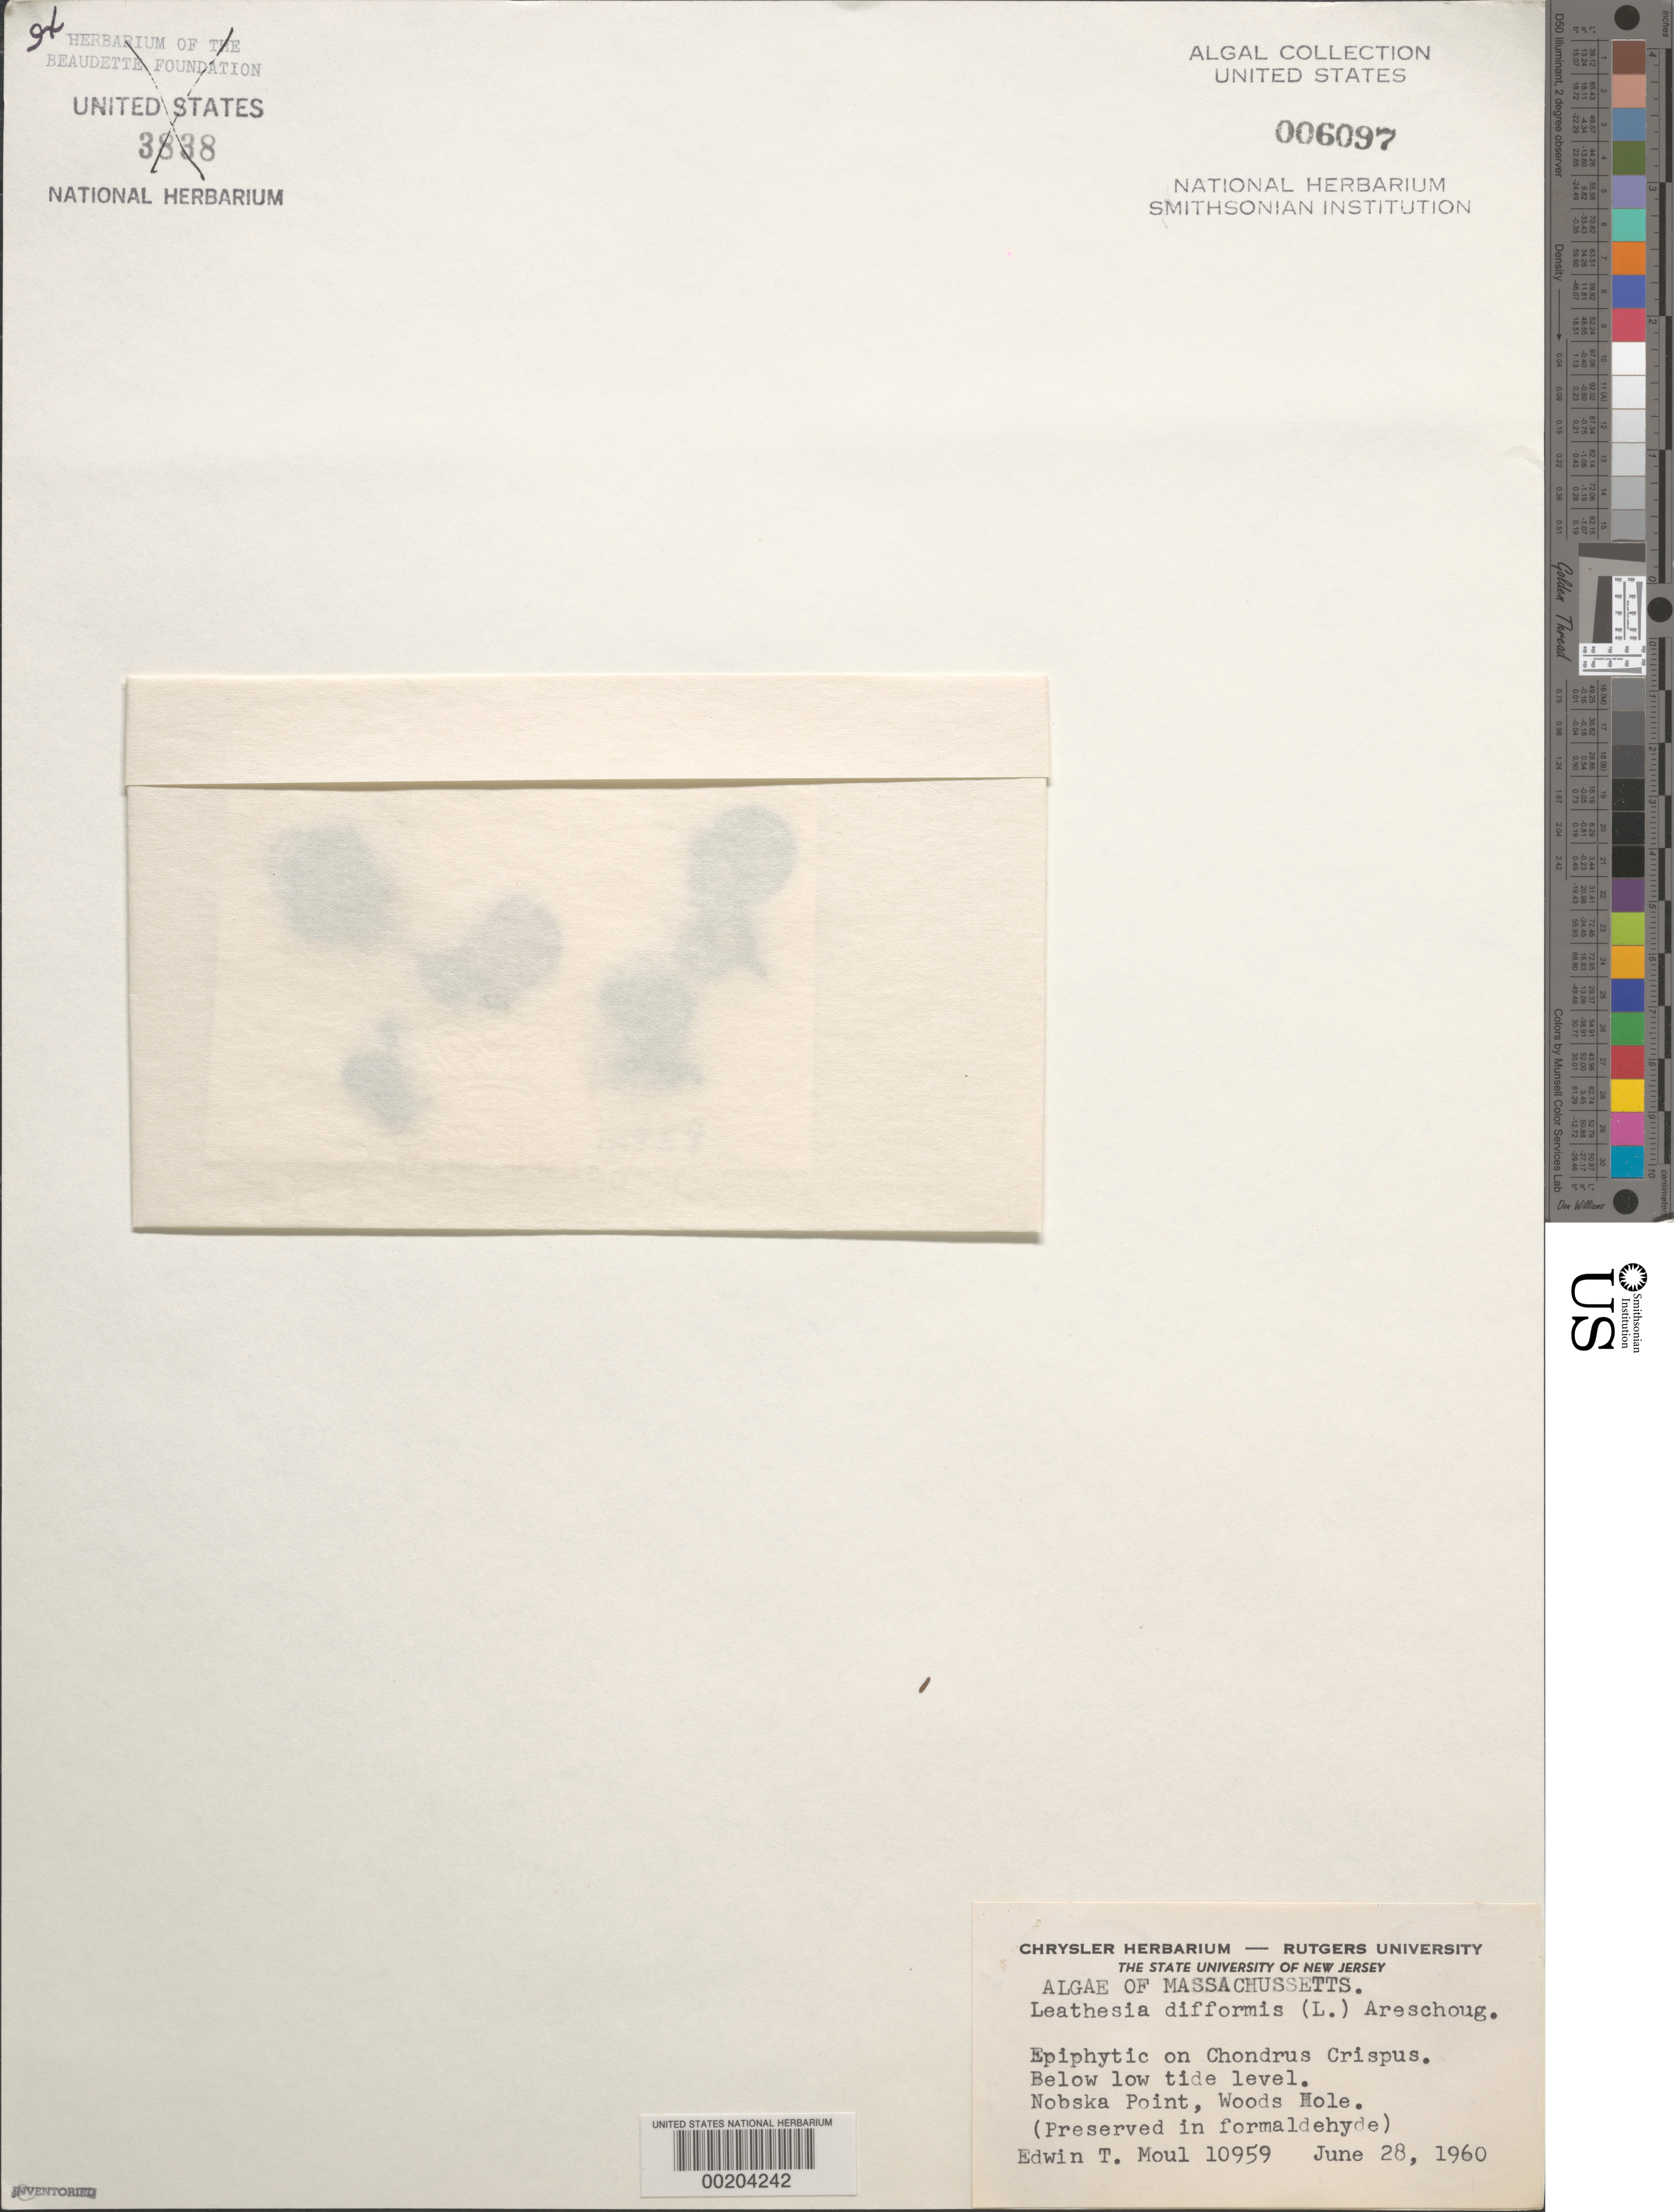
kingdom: Chromista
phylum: Ochrophyta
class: Phaeophyceae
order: Ectocarpales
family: Chordariaceae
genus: Leathesia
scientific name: Leathesia difformis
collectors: E. T. Moul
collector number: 10959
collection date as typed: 28 Jun 1960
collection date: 1960-06-28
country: United States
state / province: Massachusetts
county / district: Barnstable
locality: Woods Hole, Nobska Point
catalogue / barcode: US 6097